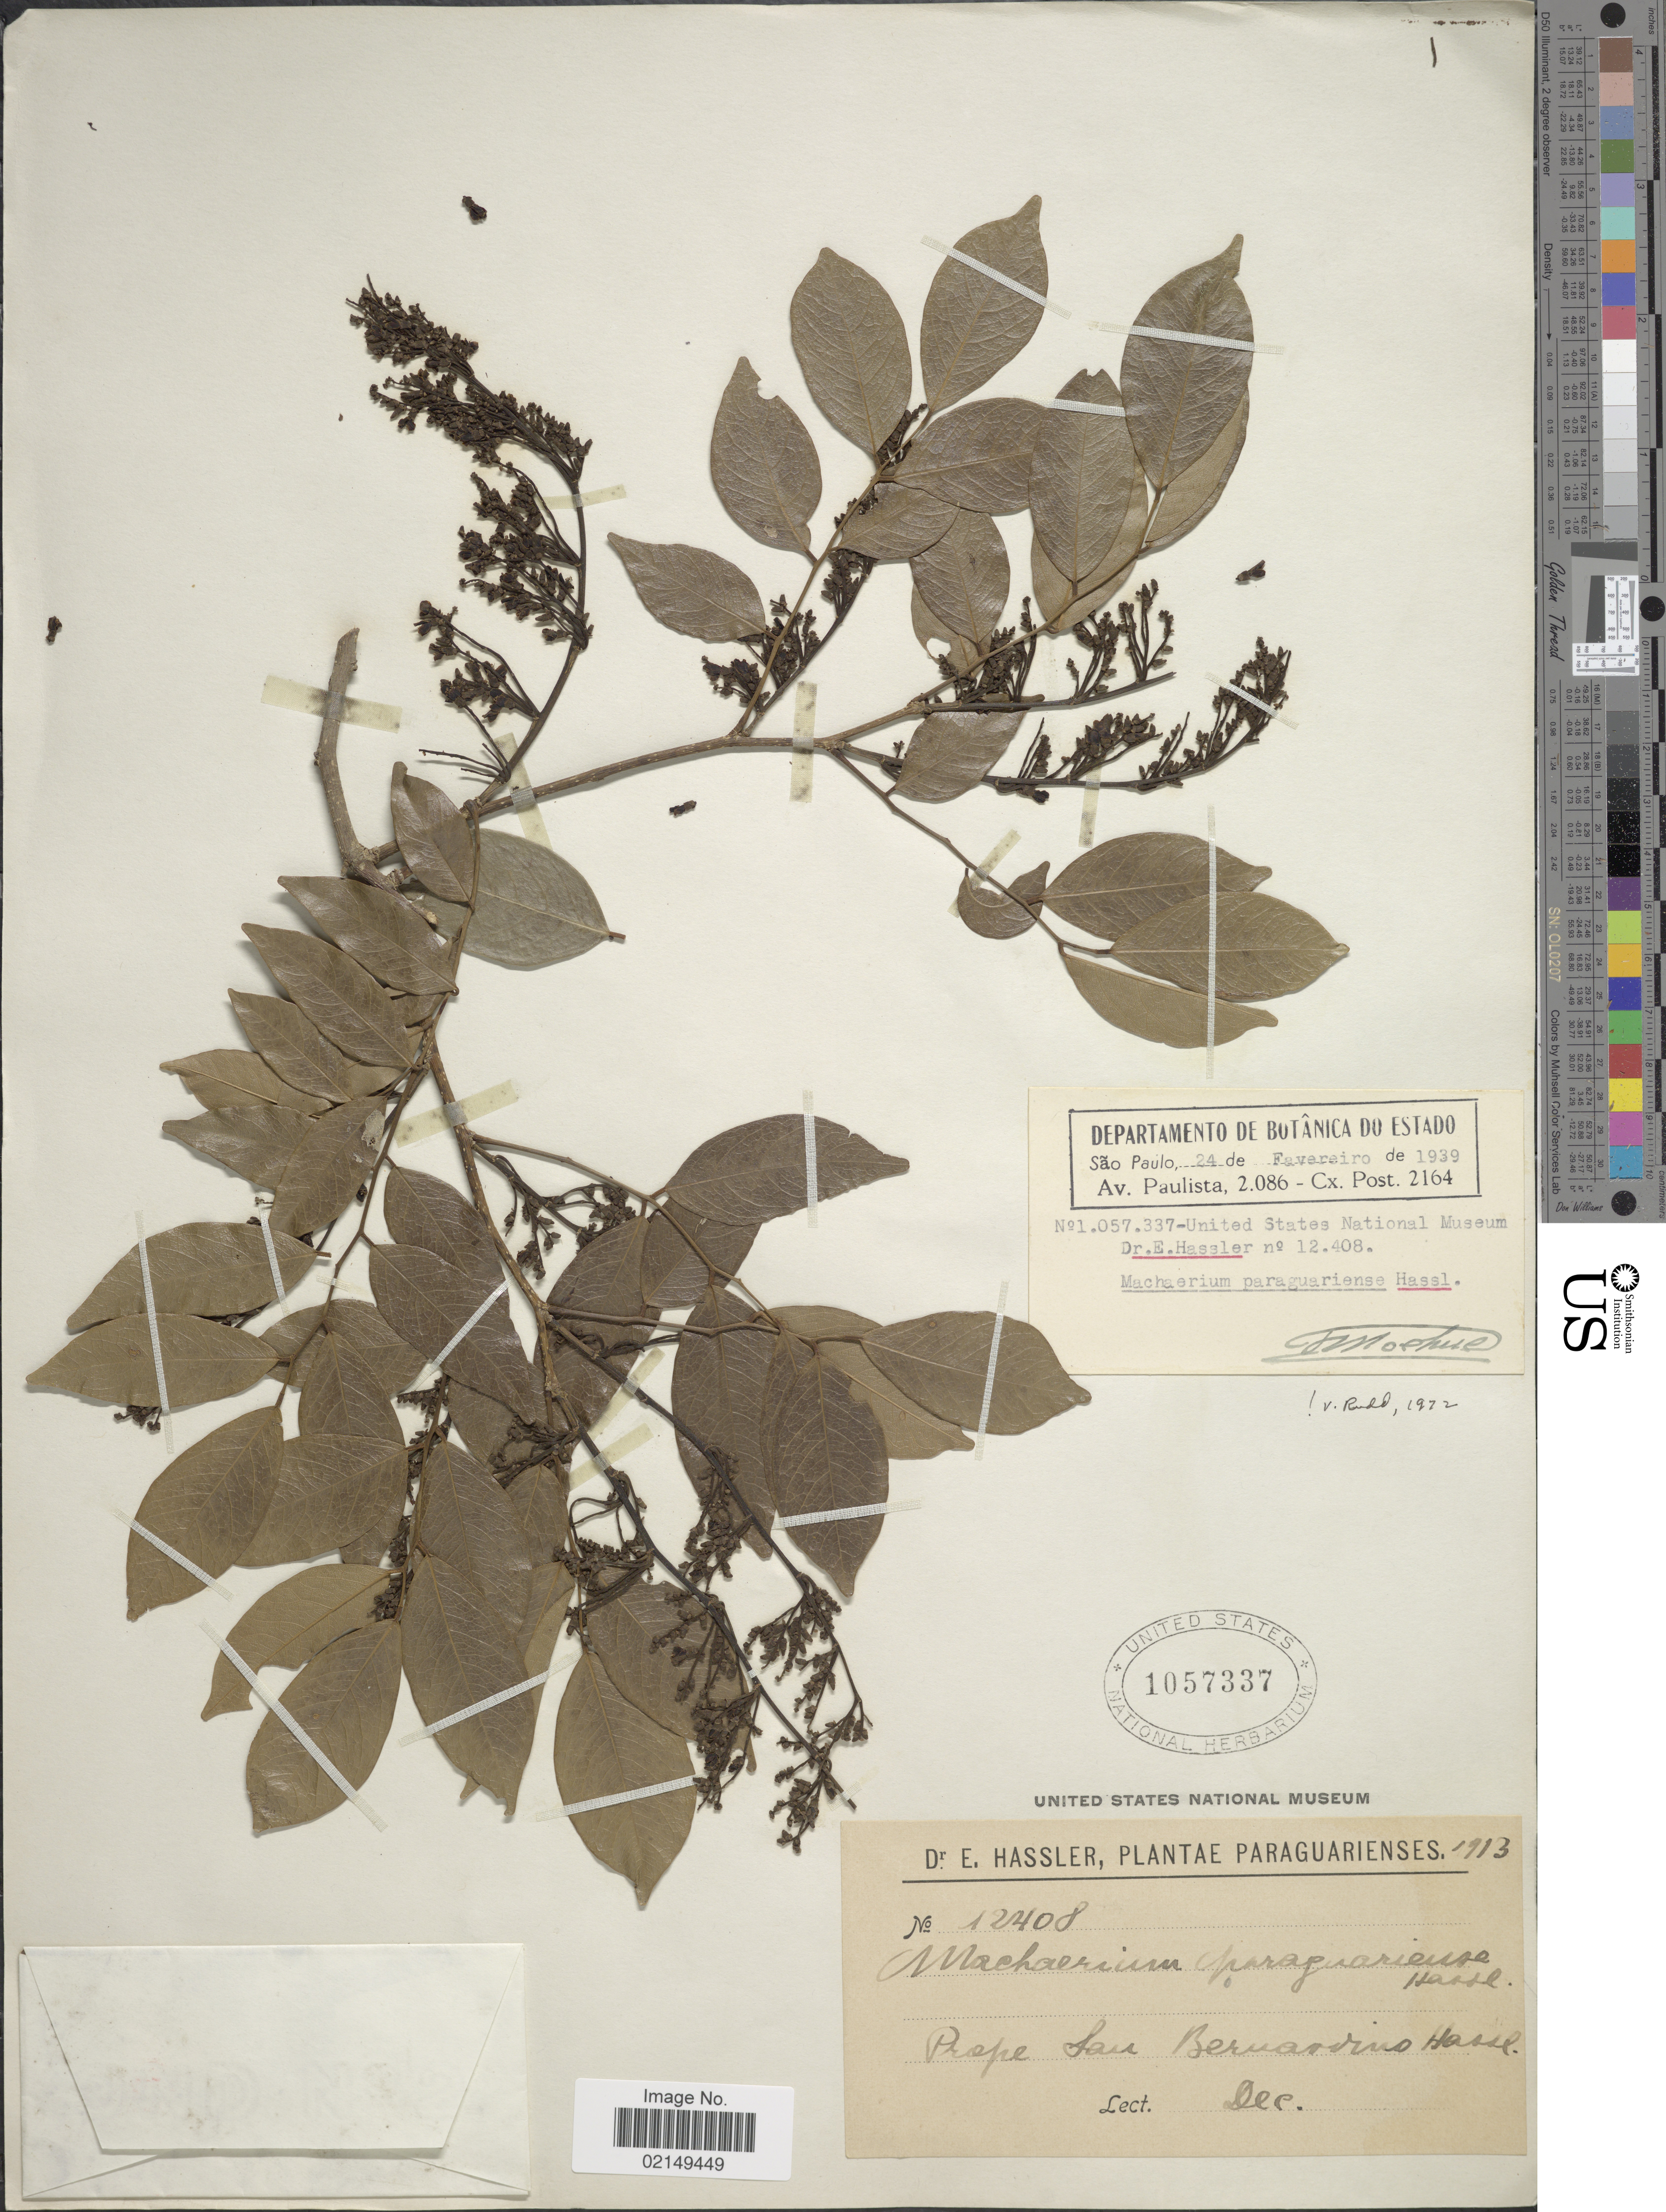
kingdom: Plantae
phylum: Tracheophyta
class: Magnoliopsida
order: Fabales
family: Fabaceae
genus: Machaerium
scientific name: Machaerium paraguariense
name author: Hassl.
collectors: E. Hassler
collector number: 12408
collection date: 1913-12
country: Paraguay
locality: Prope San Bernardino Hassl.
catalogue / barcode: US 1057337